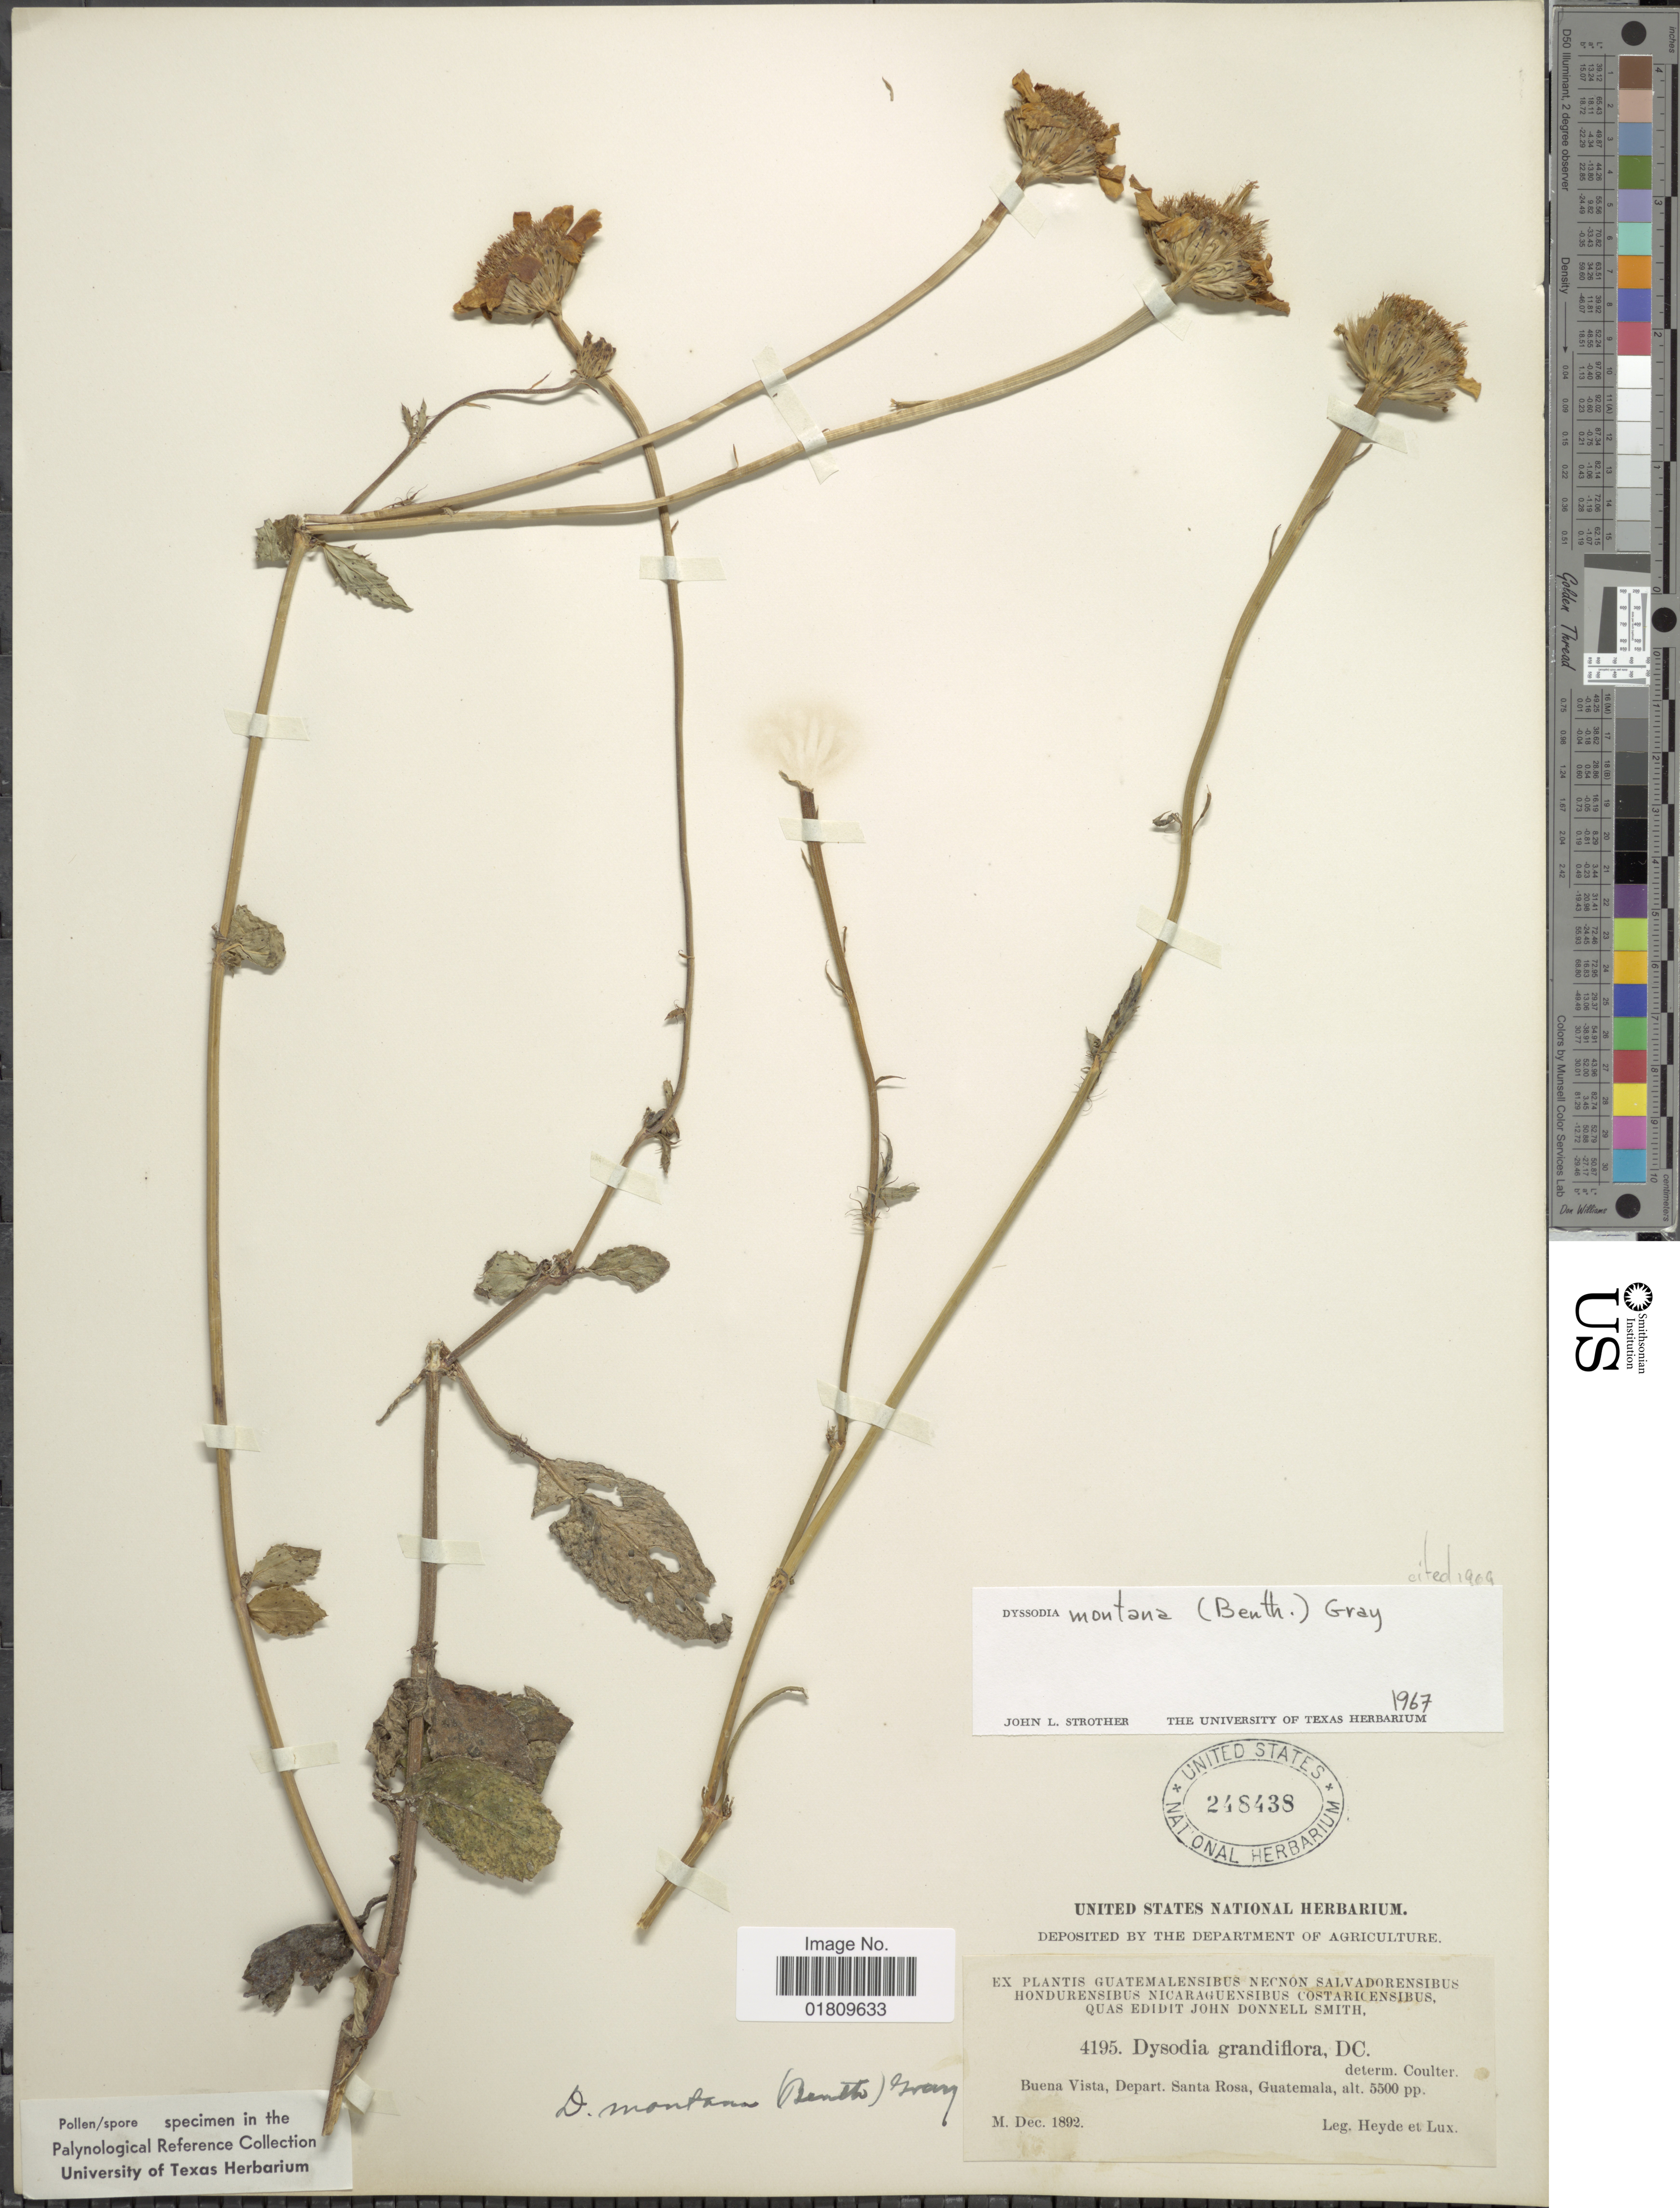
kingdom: Plantae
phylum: Tracheophyta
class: Magnoliopsida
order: Asterales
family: Asteraceae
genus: Dyssodia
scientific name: Dyssodia montana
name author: (Benth.) A. Gray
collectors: Heyde & Lux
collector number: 4195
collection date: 1892-12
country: Guatemala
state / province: Santa Rosa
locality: Buena Vista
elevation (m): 1676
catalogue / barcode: US 248438